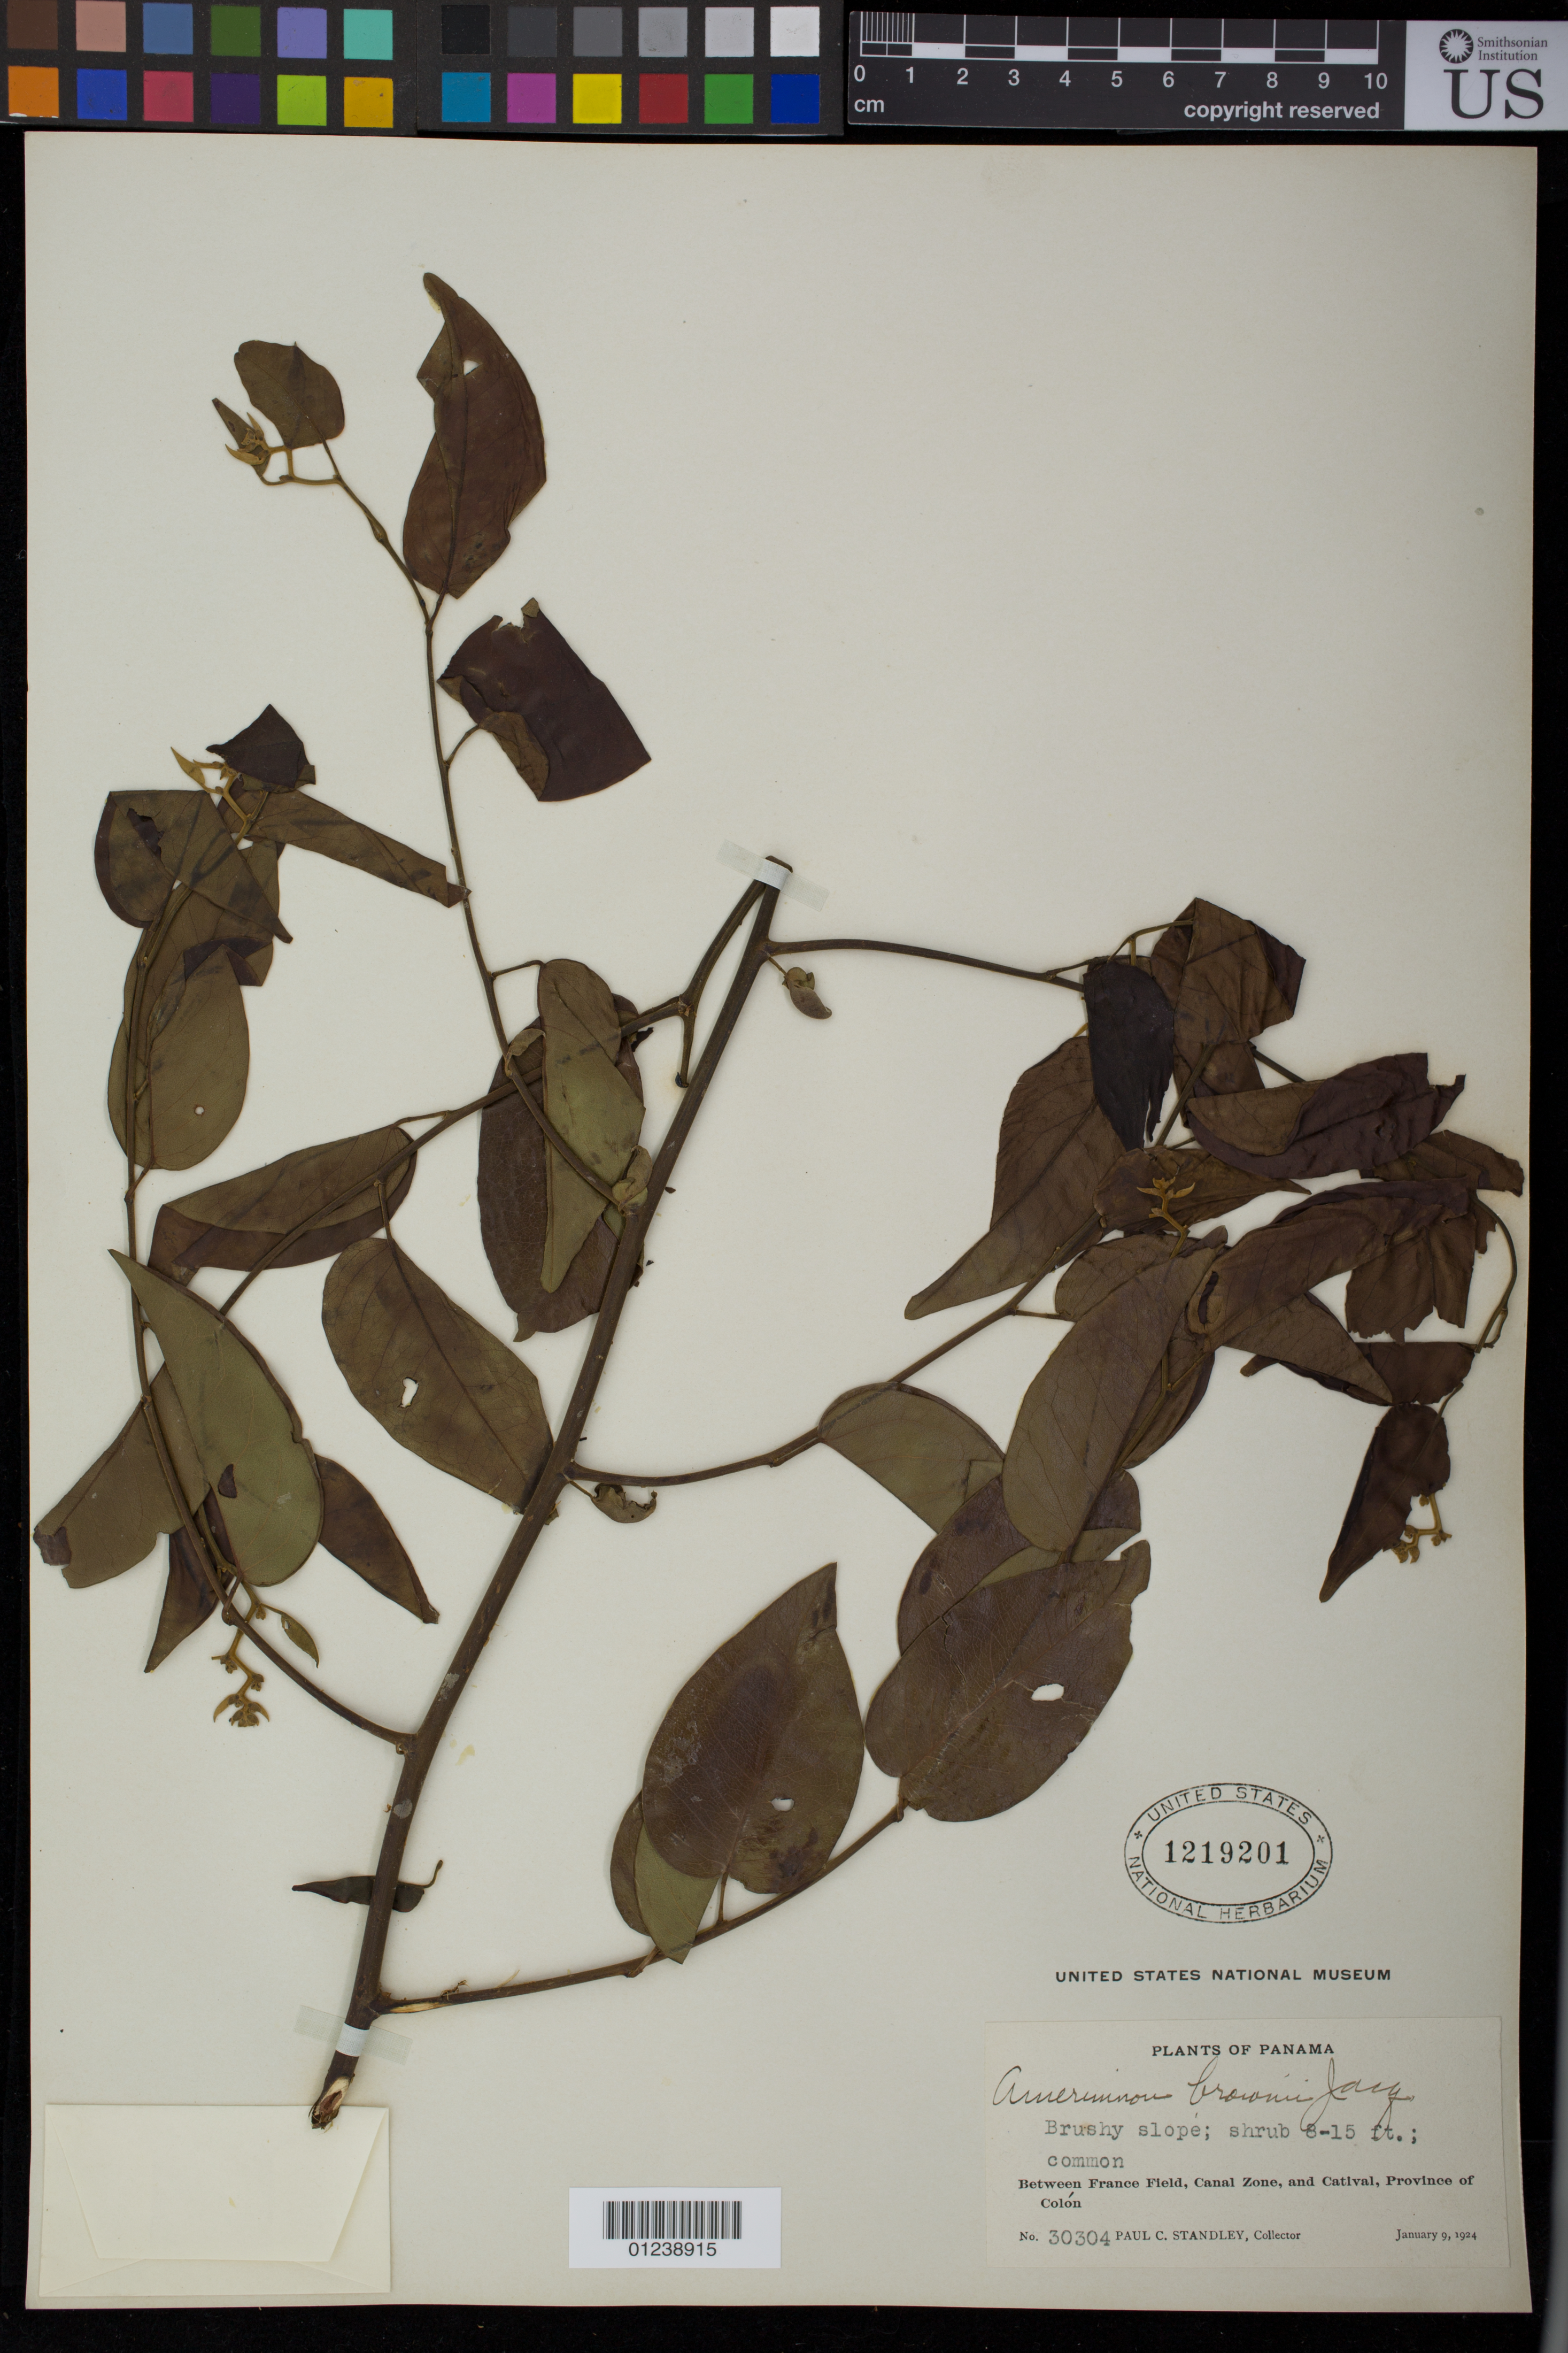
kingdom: Plantae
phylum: Tracheophyta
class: Magnoliopsida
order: Fabales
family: Fabaceae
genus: Dalbergia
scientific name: Dalbergia brownei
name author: (Jacq.) Schinz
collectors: P. C. Standley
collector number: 30304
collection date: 1924-01-09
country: Panama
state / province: Colón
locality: Between France Field, Canal Zone, and Catival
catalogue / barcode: US 1219201